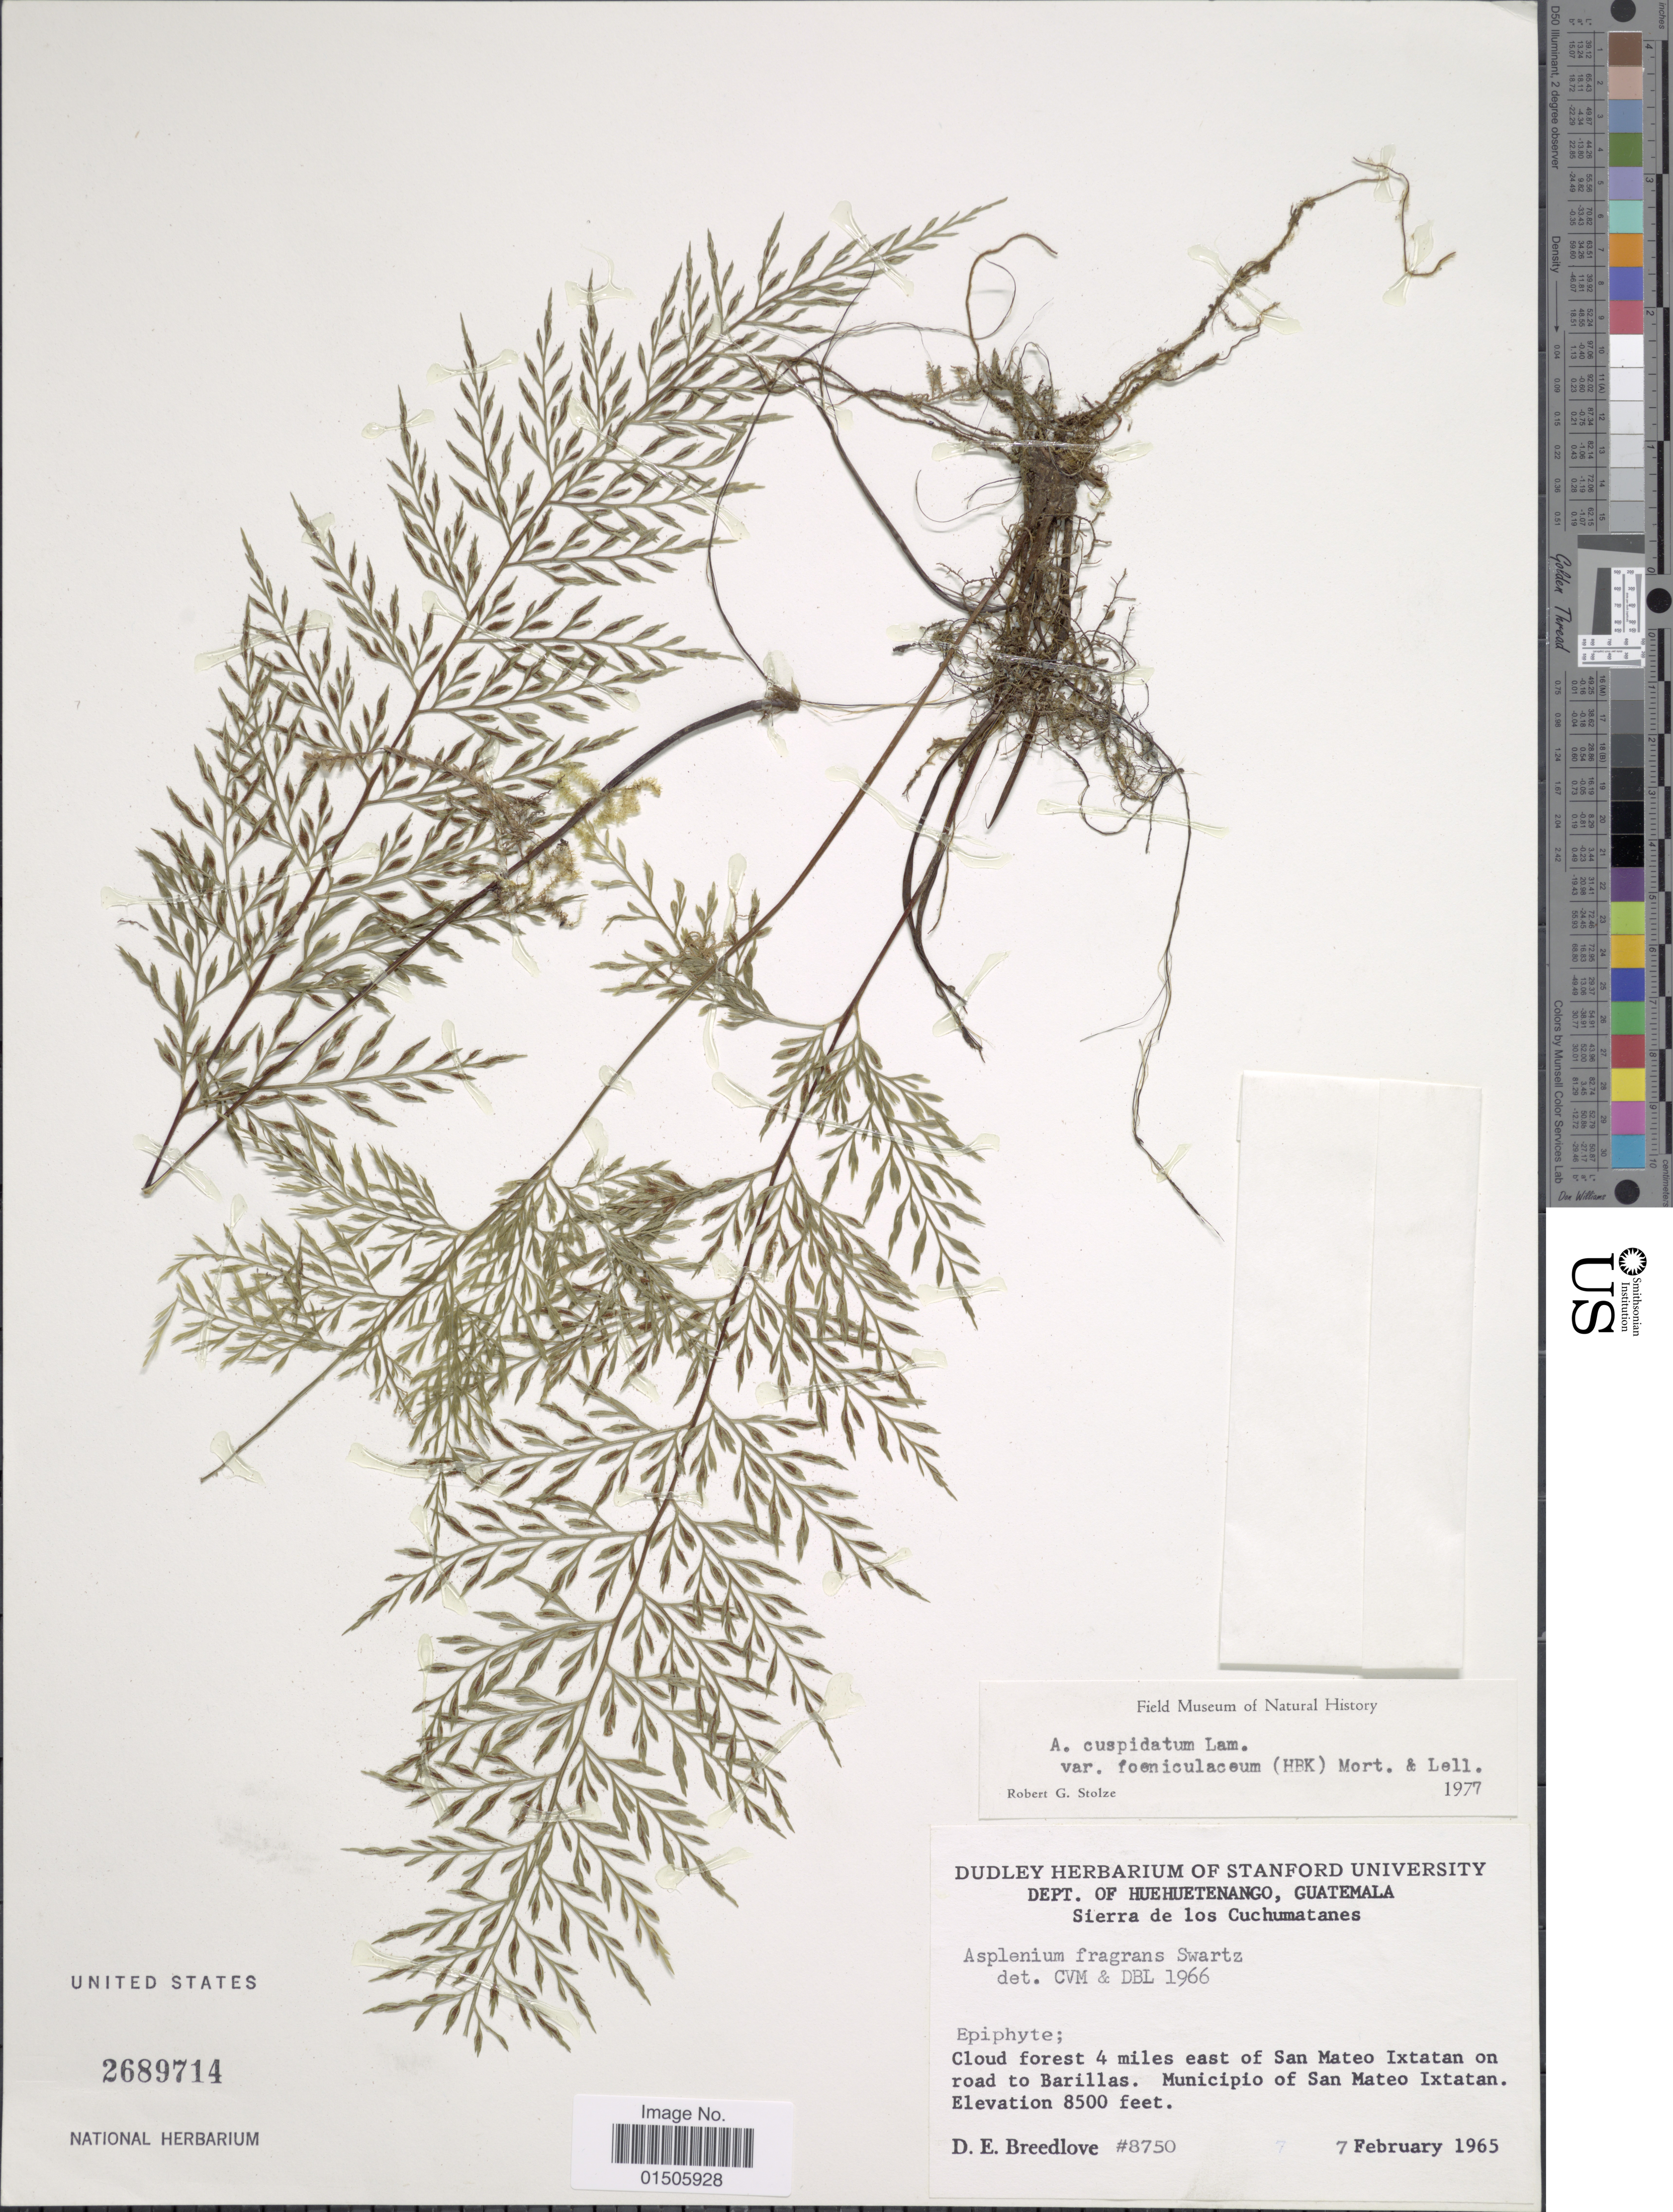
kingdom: Plantae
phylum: Tracheophyta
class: Polypodiopsida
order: Polypodiales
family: Aspleniaceae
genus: Asplenium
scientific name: Asplenium cuspidatum var. foeniculaceum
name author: (Kunth) C.V. Morton & Lellinger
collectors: D. E. Breedlove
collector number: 8750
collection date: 1965-02-07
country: Guatemala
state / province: Huehuetenango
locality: Dept. of Huehuetenango. Sierra de los Cuchumatanes. Cloud forest 4 miles east of San Mateo Ixtatan on road to Barillas. Muncipio of San Mateo Ixtatan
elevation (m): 2591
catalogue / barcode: US 2689714